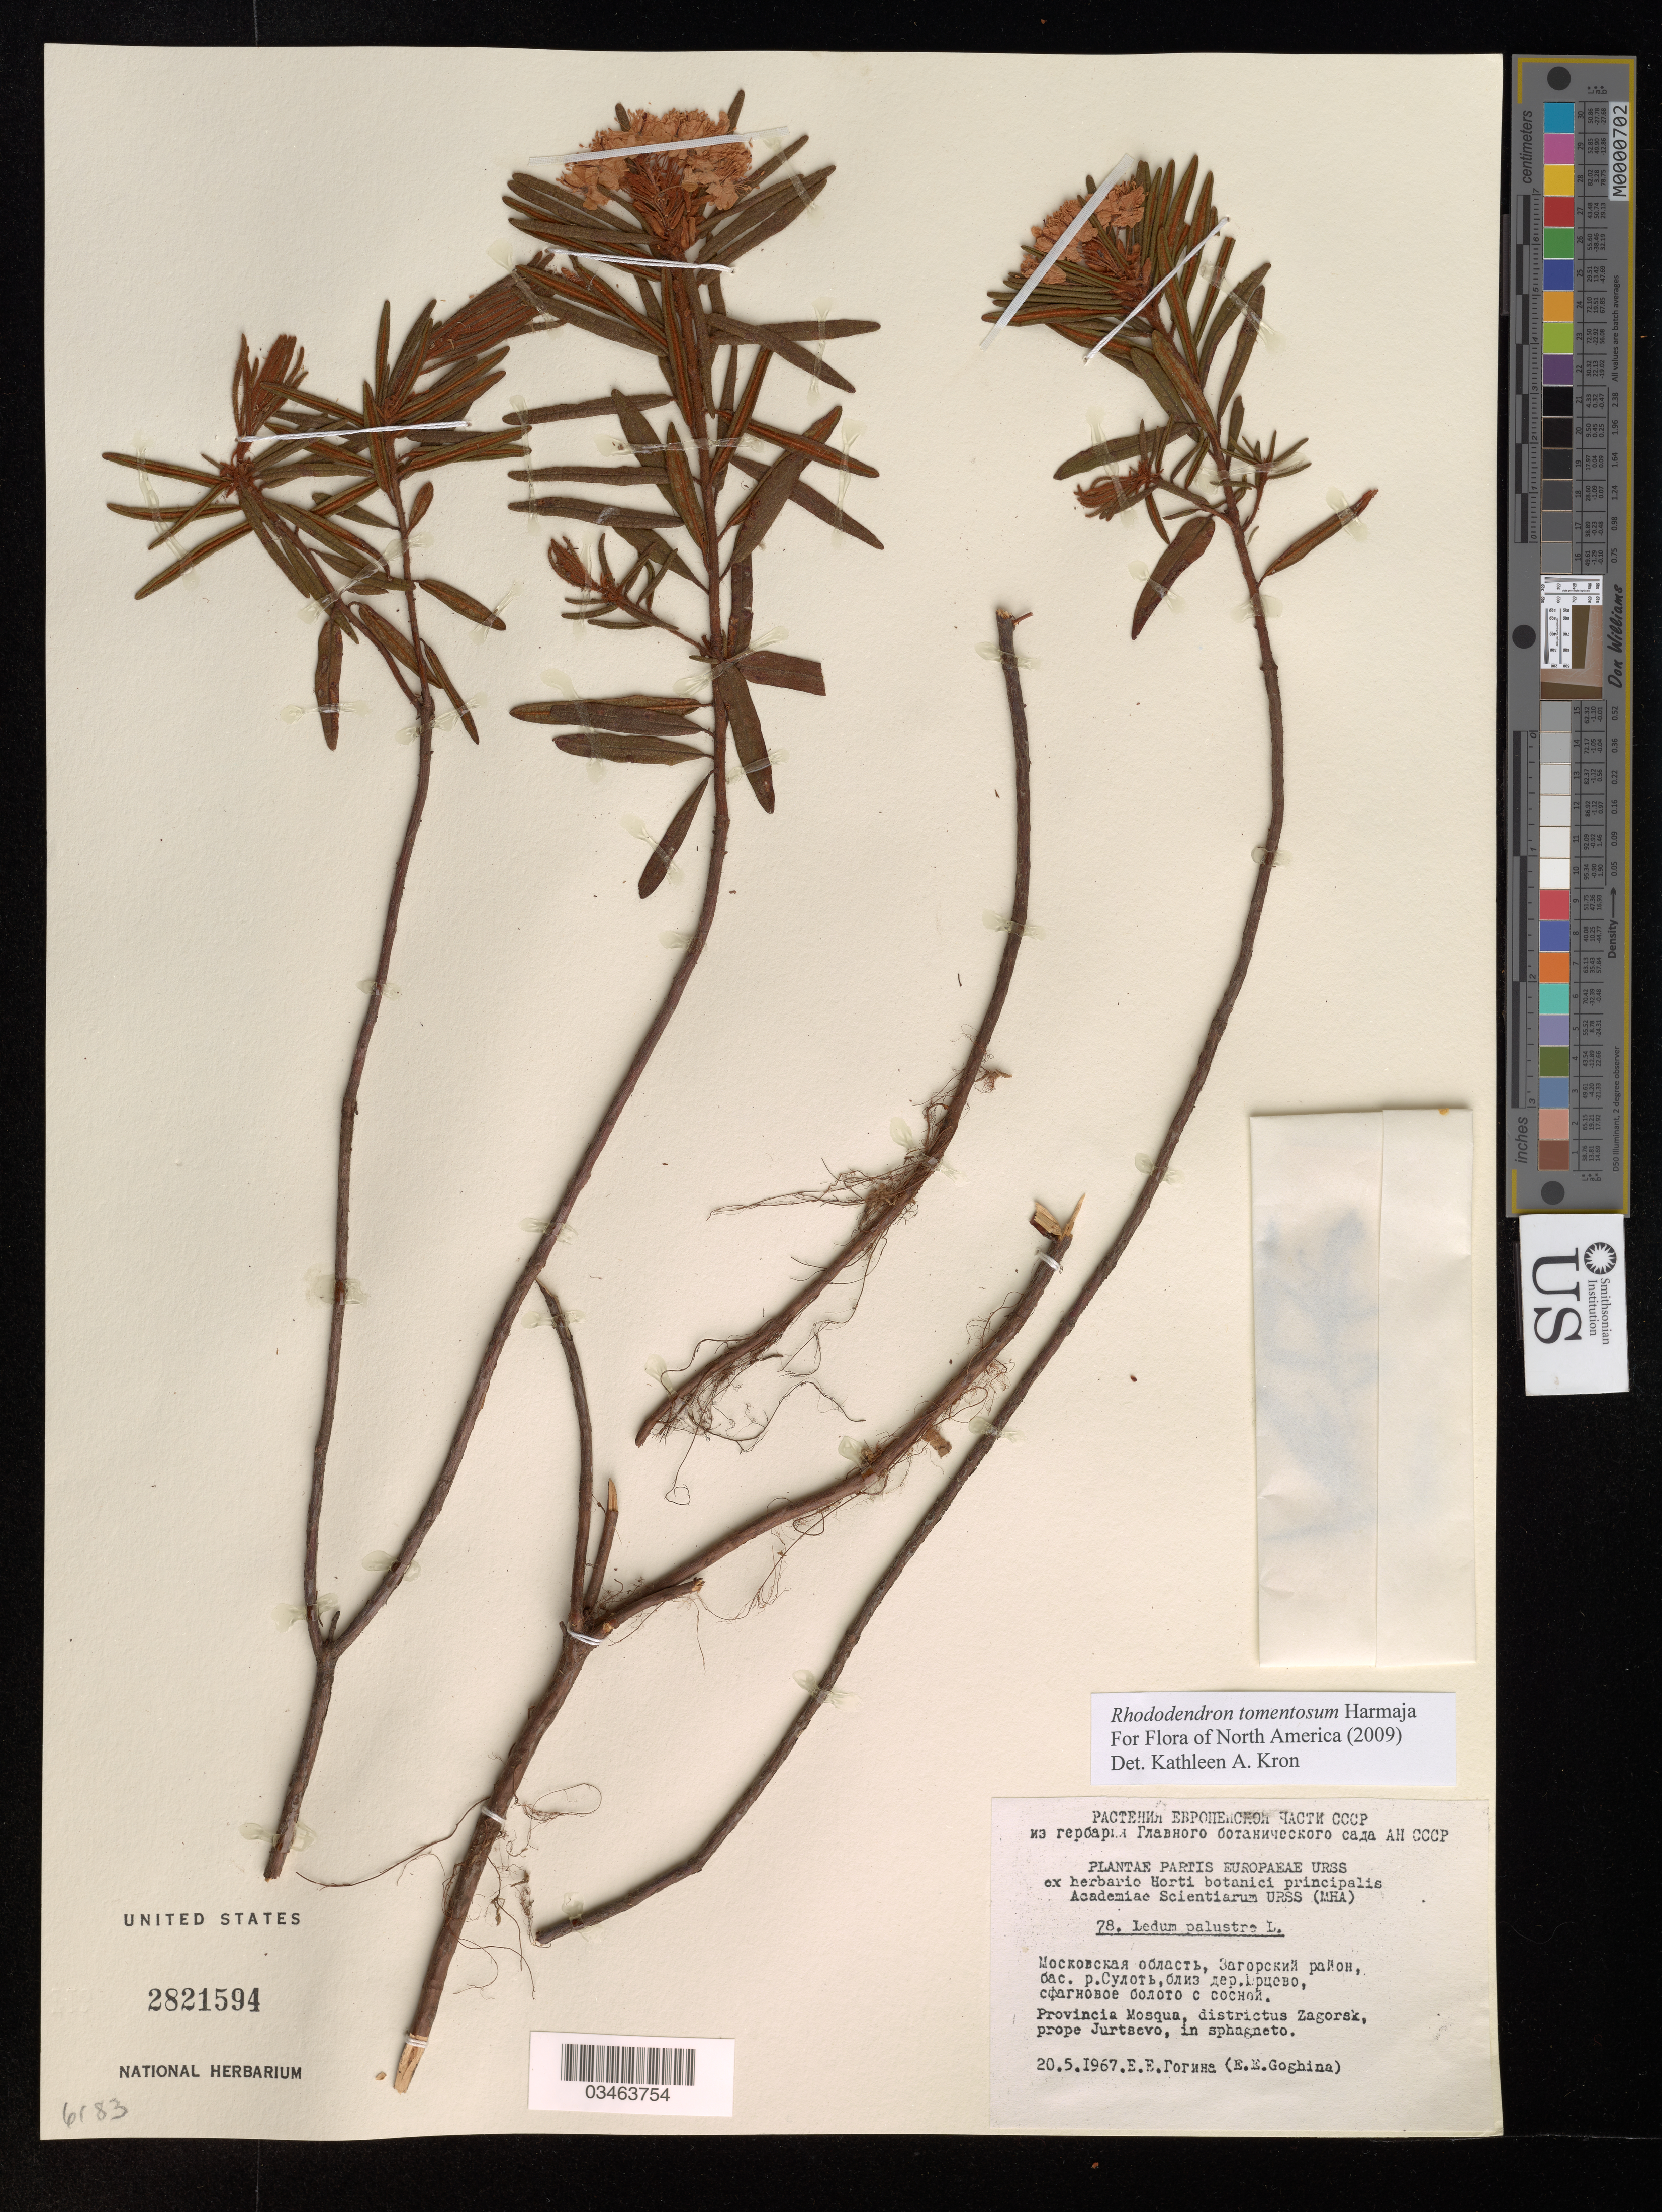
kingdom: Plantae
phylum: Tracheophyta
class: Magnoliopsida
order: Ericales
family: Ericaceae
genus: Rhododendron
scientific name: Rhododendron tomentosum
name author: Harmaja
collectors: E. Goghina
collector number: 78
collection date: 1967-05-20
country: Russian Federation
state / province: Moscow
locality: Provincia Mosqua, districtus Zagorsk, prope Jurtsevo.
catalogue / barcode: US 2821594